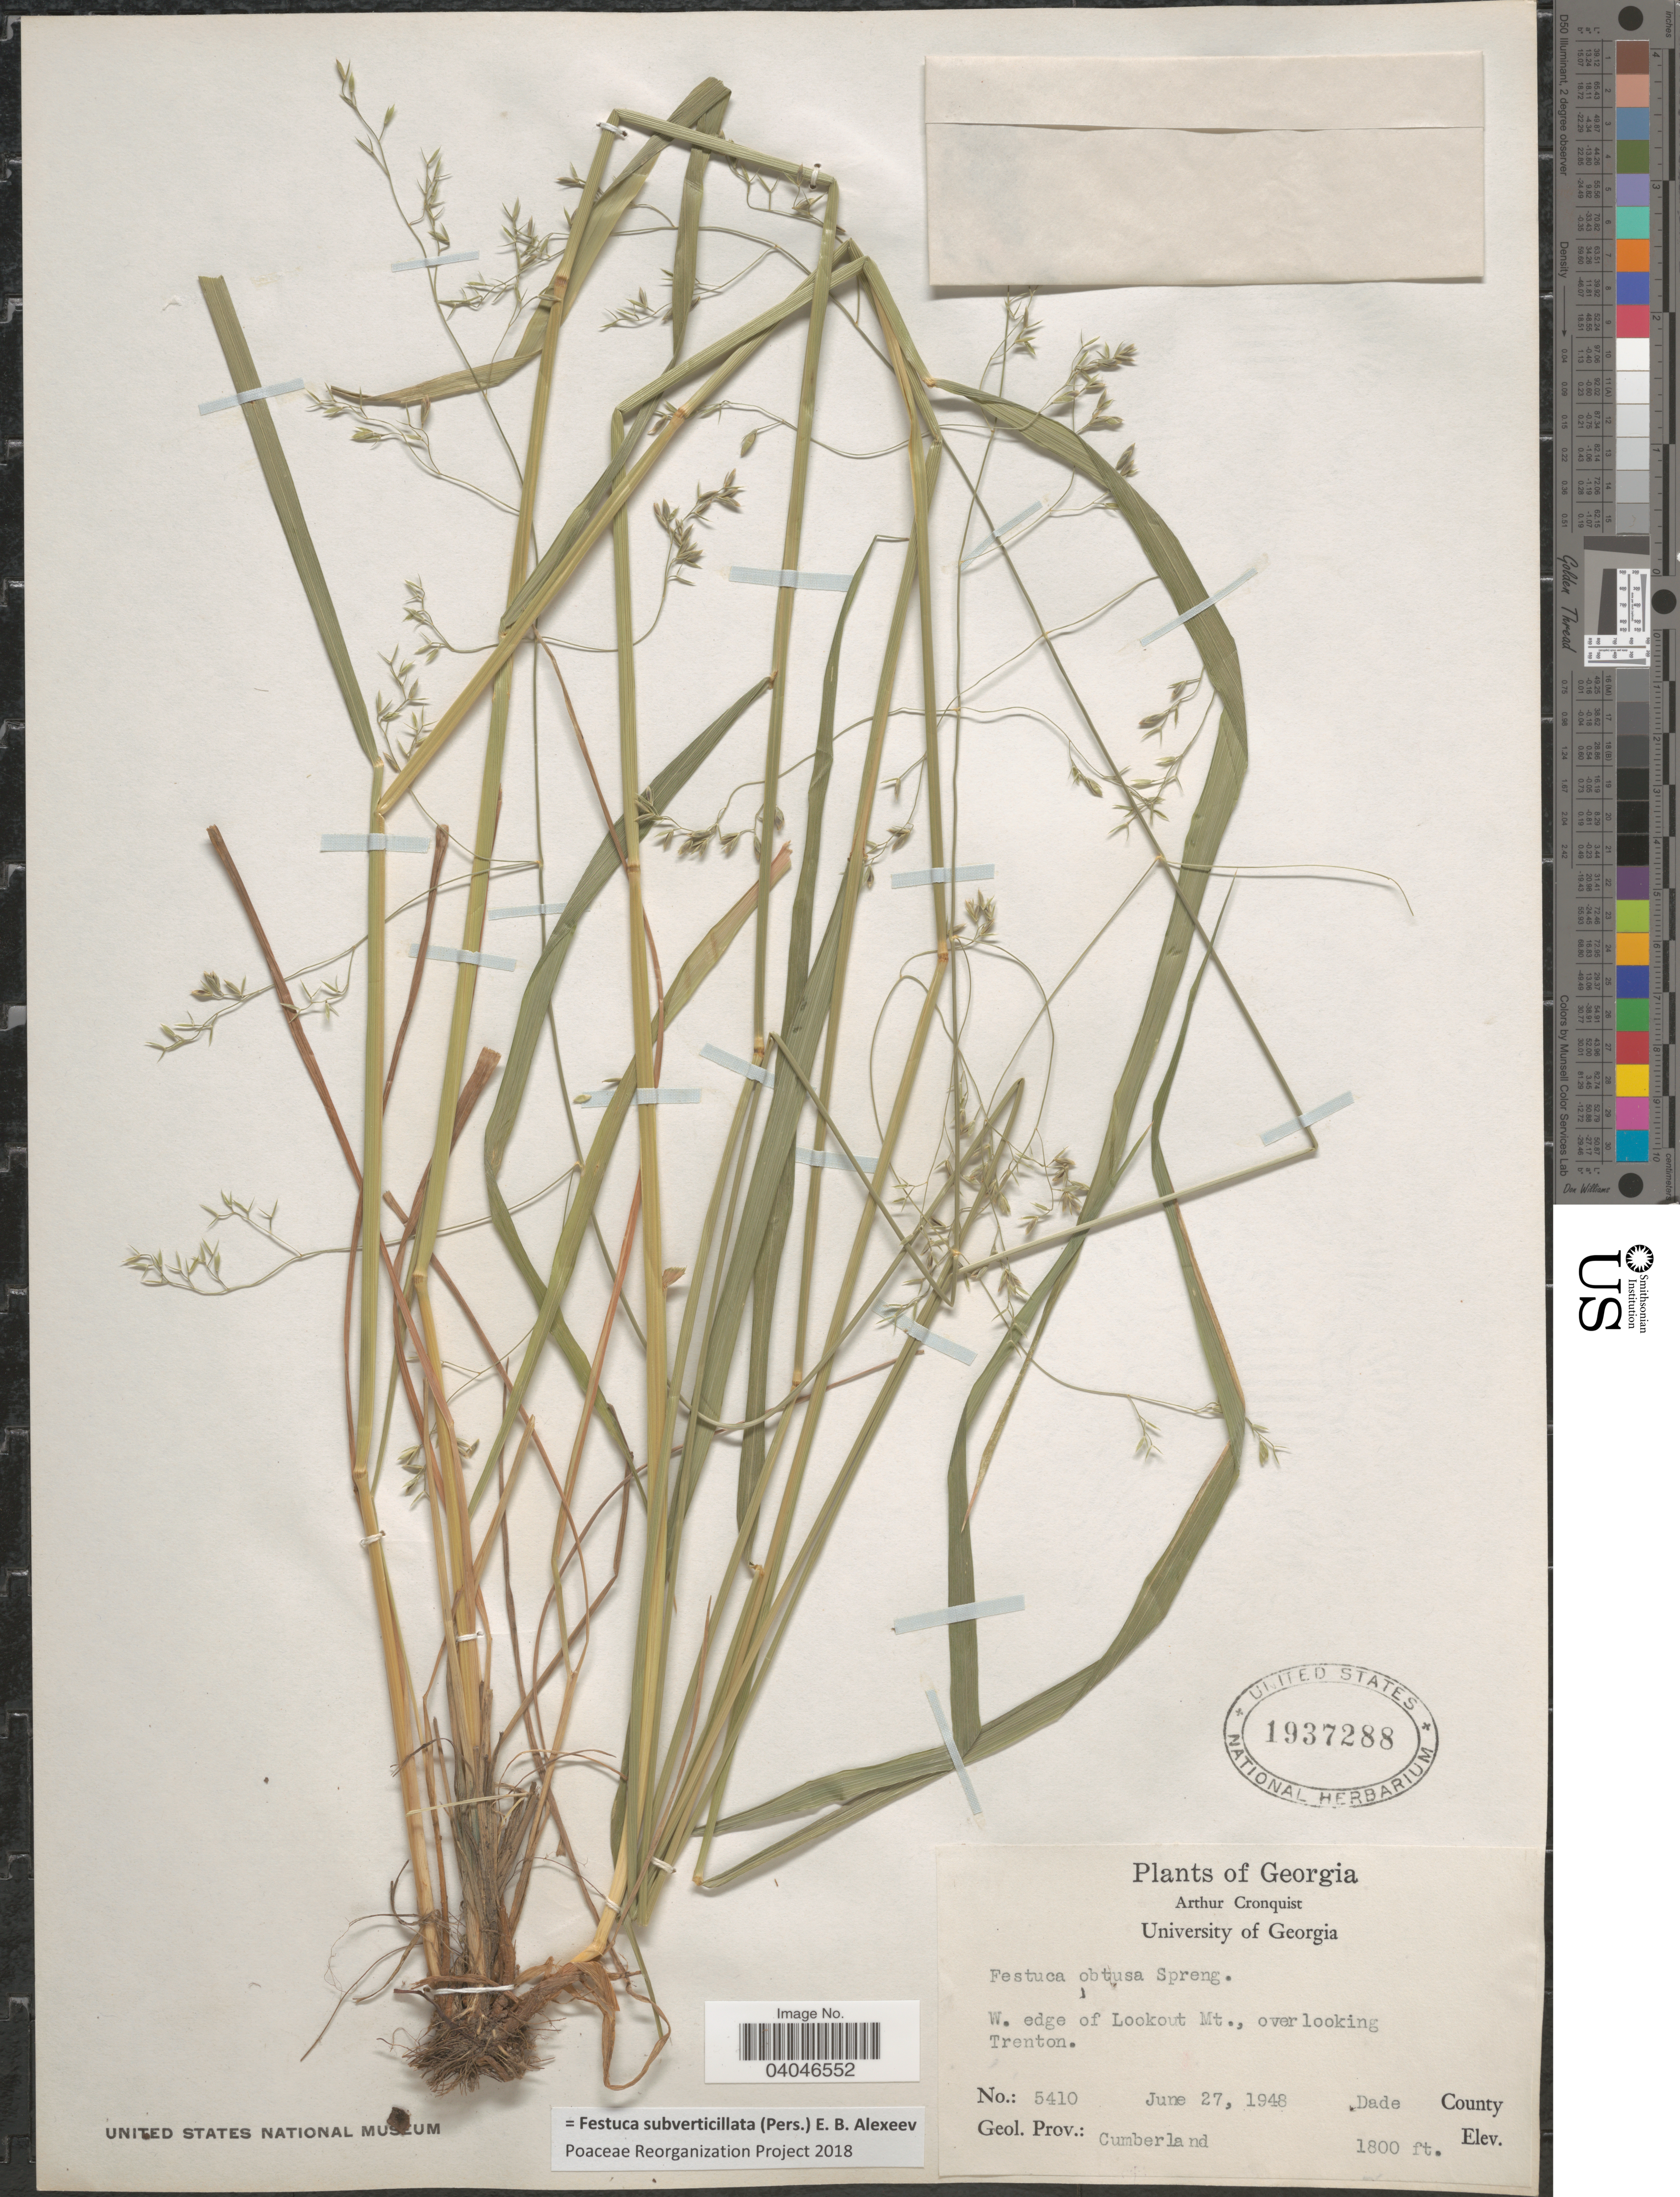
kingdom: Plantae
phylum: Tracheophyta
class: Liliopsida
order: Poales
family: Poaceae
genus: Festuca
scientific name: Festuca subverticillata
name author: (Pers.) E.B. Alexeev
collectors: A. J. Cronquist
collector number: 5410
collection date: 1948-06-27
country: United States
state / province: Georgia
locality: W. edge of Lookout Mt., overlooking Trenton. Dade County. Geol. Prov.: Cumberland.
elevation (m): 549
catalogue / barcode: US 1937288